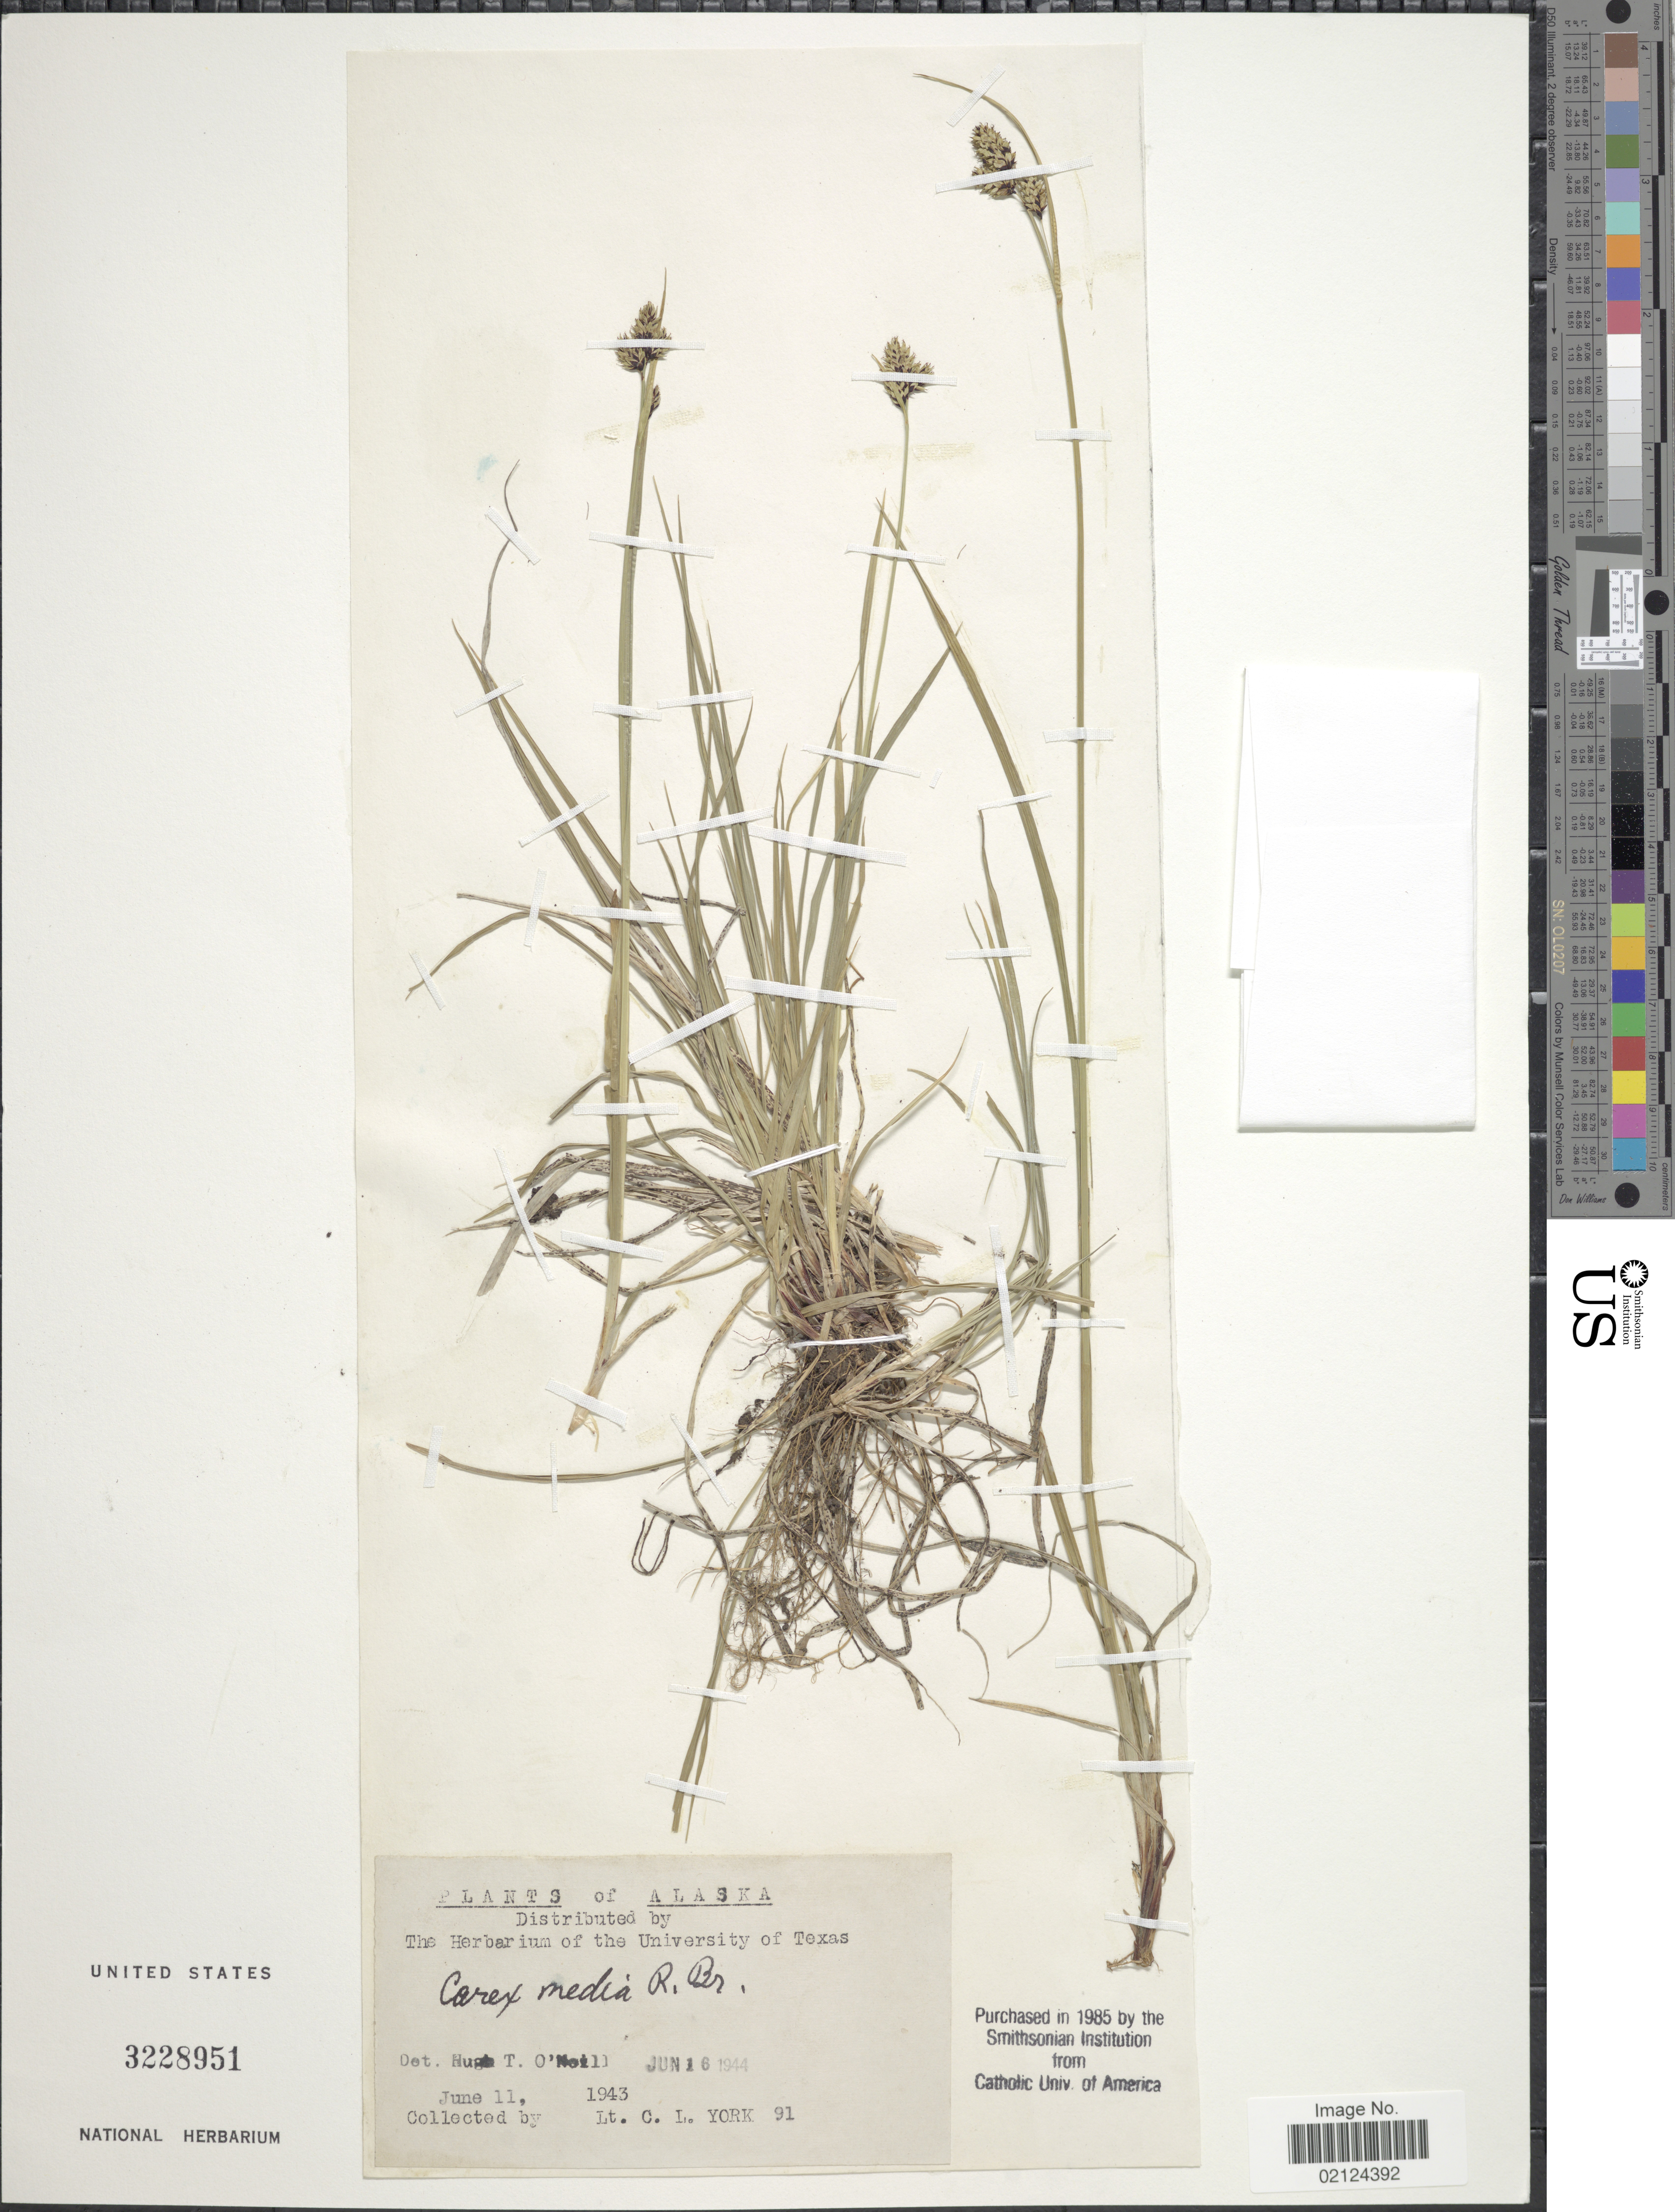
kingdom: Plantae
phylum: Tracheophyta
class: Liliopsida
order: Poales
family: Cyperaceae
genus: Carex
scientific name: Carex media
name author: R. Br.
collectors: C. L. York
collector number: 91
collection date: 1943-06-11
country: United States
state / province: Alaska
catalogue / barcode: US 3228951